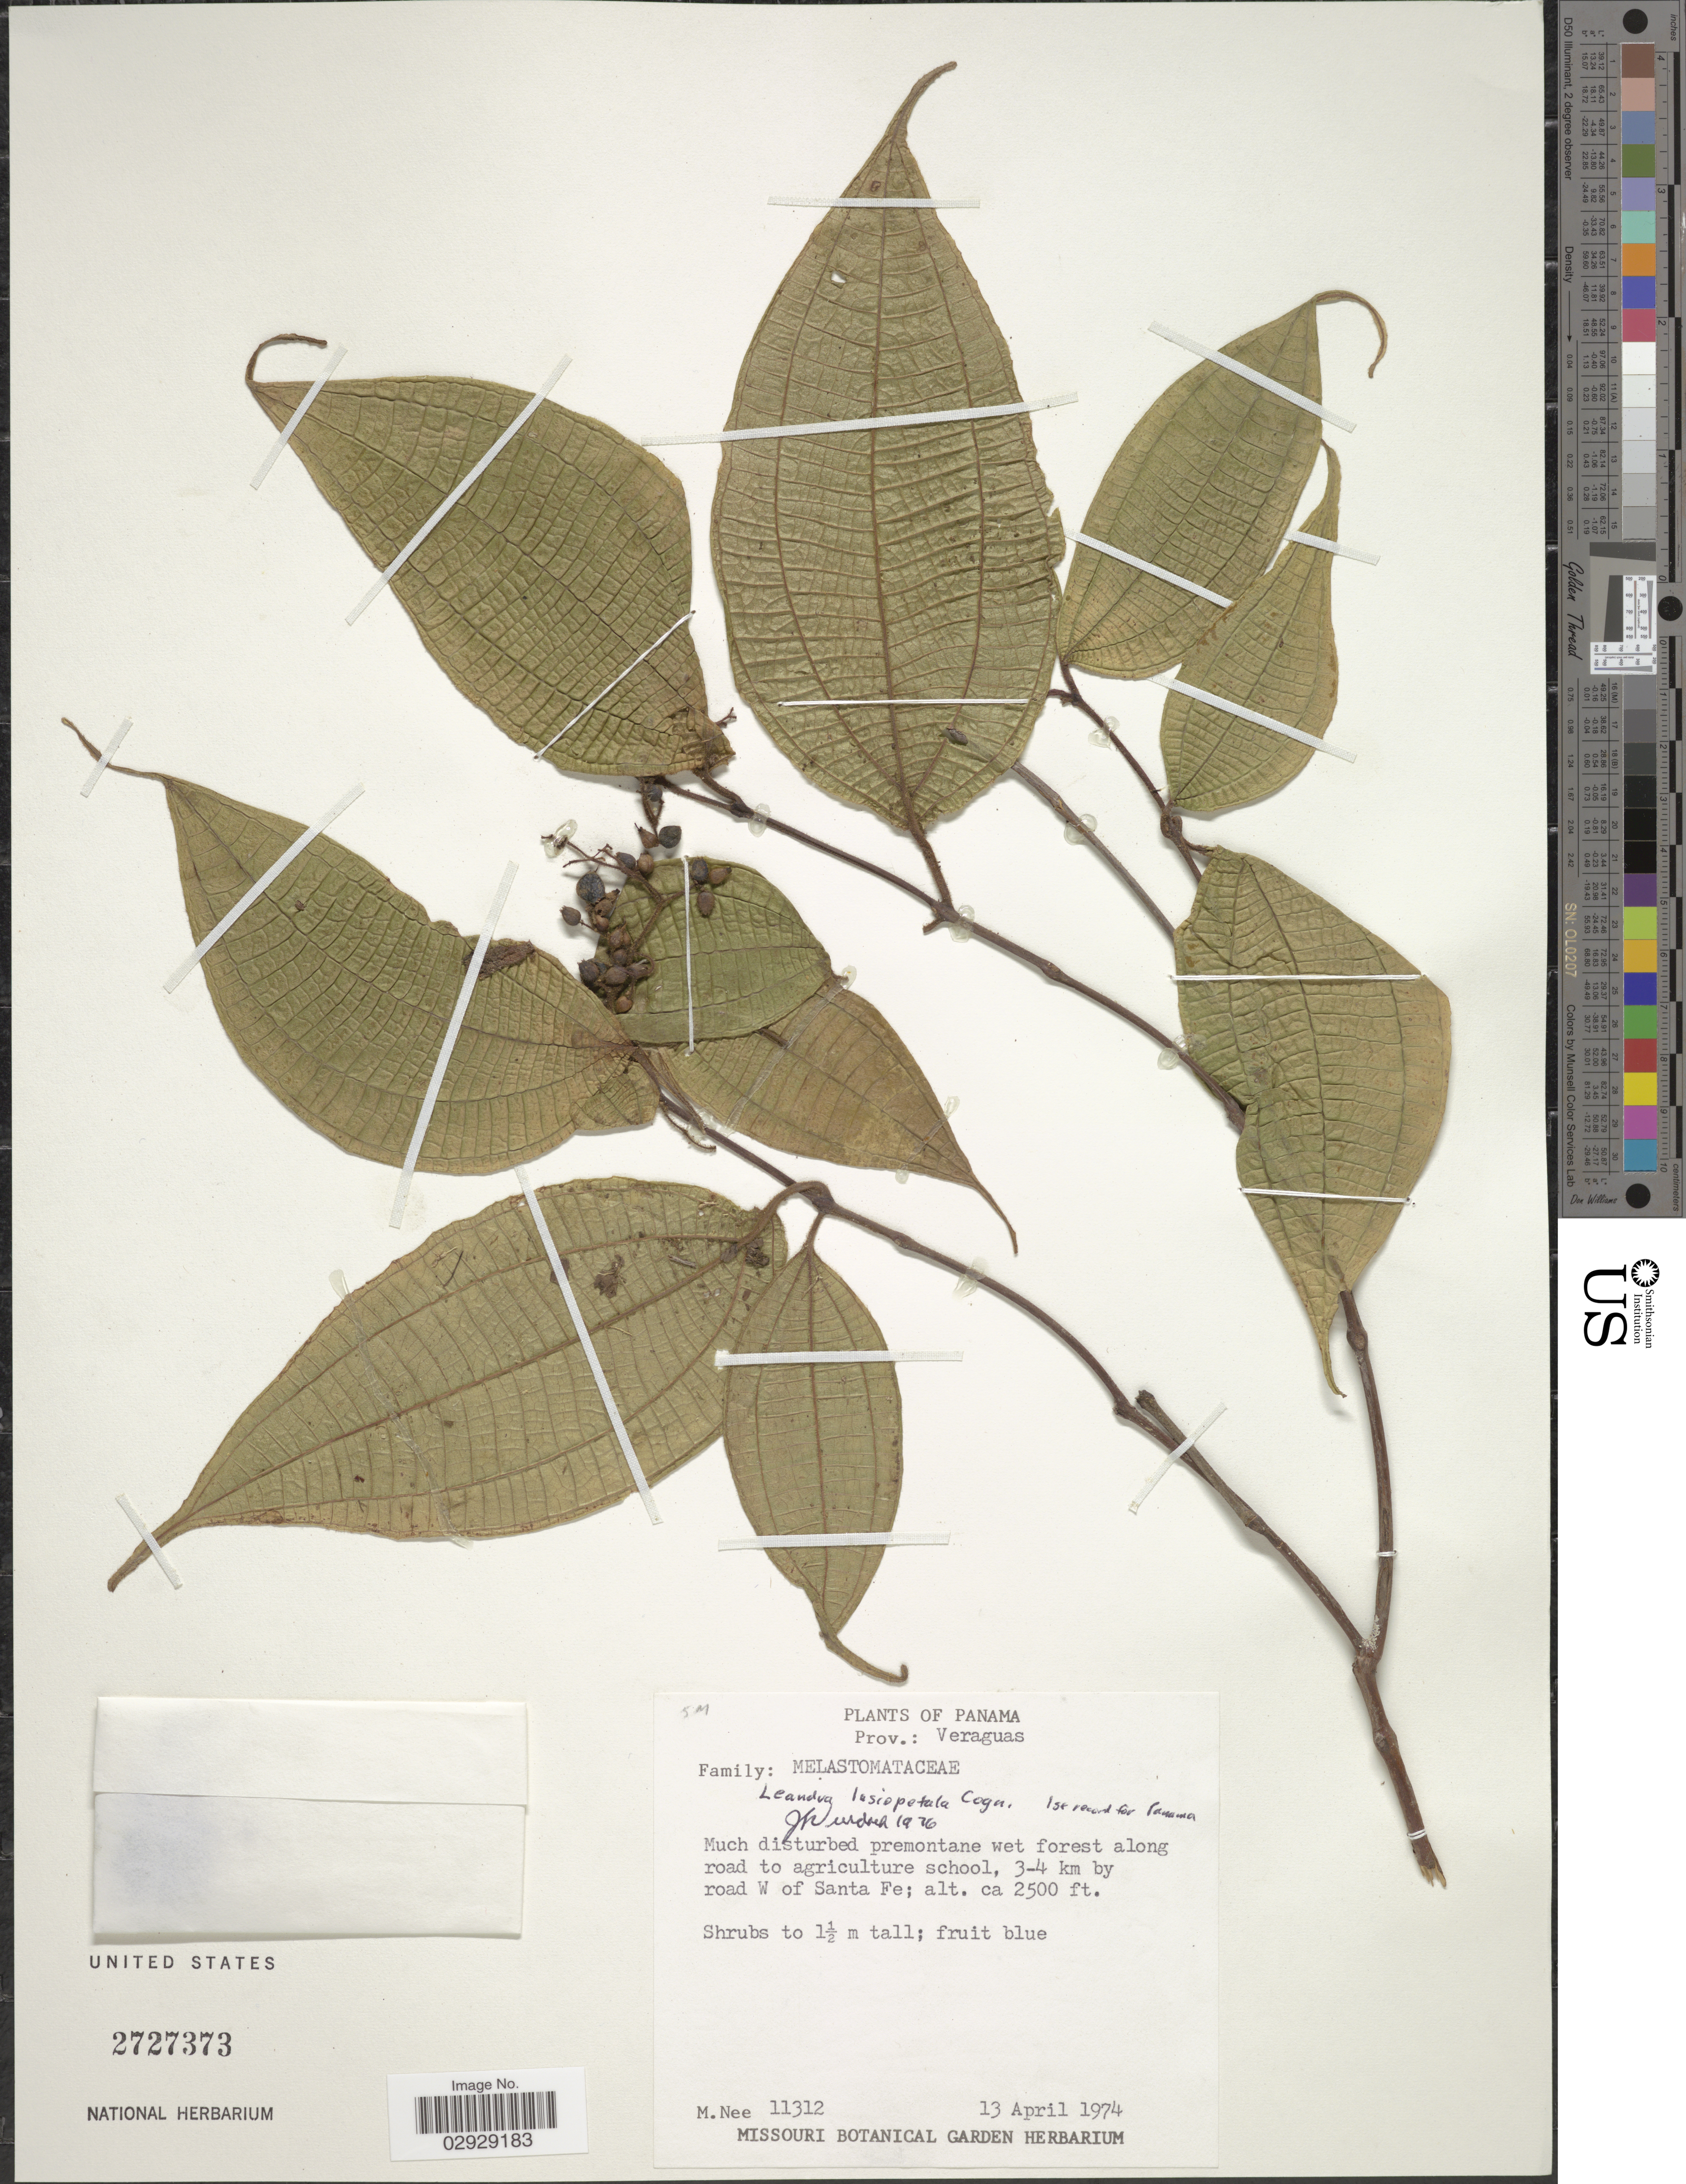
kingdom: Plantae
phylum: Tracheophyta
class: Magnoliopsida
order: Myrtales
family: Melastomataceae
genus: Leandra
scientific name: Leandra lasiopetala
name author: Cogn.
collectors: M. Nee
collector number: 11312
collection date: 1974-04-13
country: Panama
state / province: Veraguas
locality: Along road to agriculture school, 3-4 km by road W of Santa Fe.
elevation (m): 762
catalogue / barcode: US 2727373